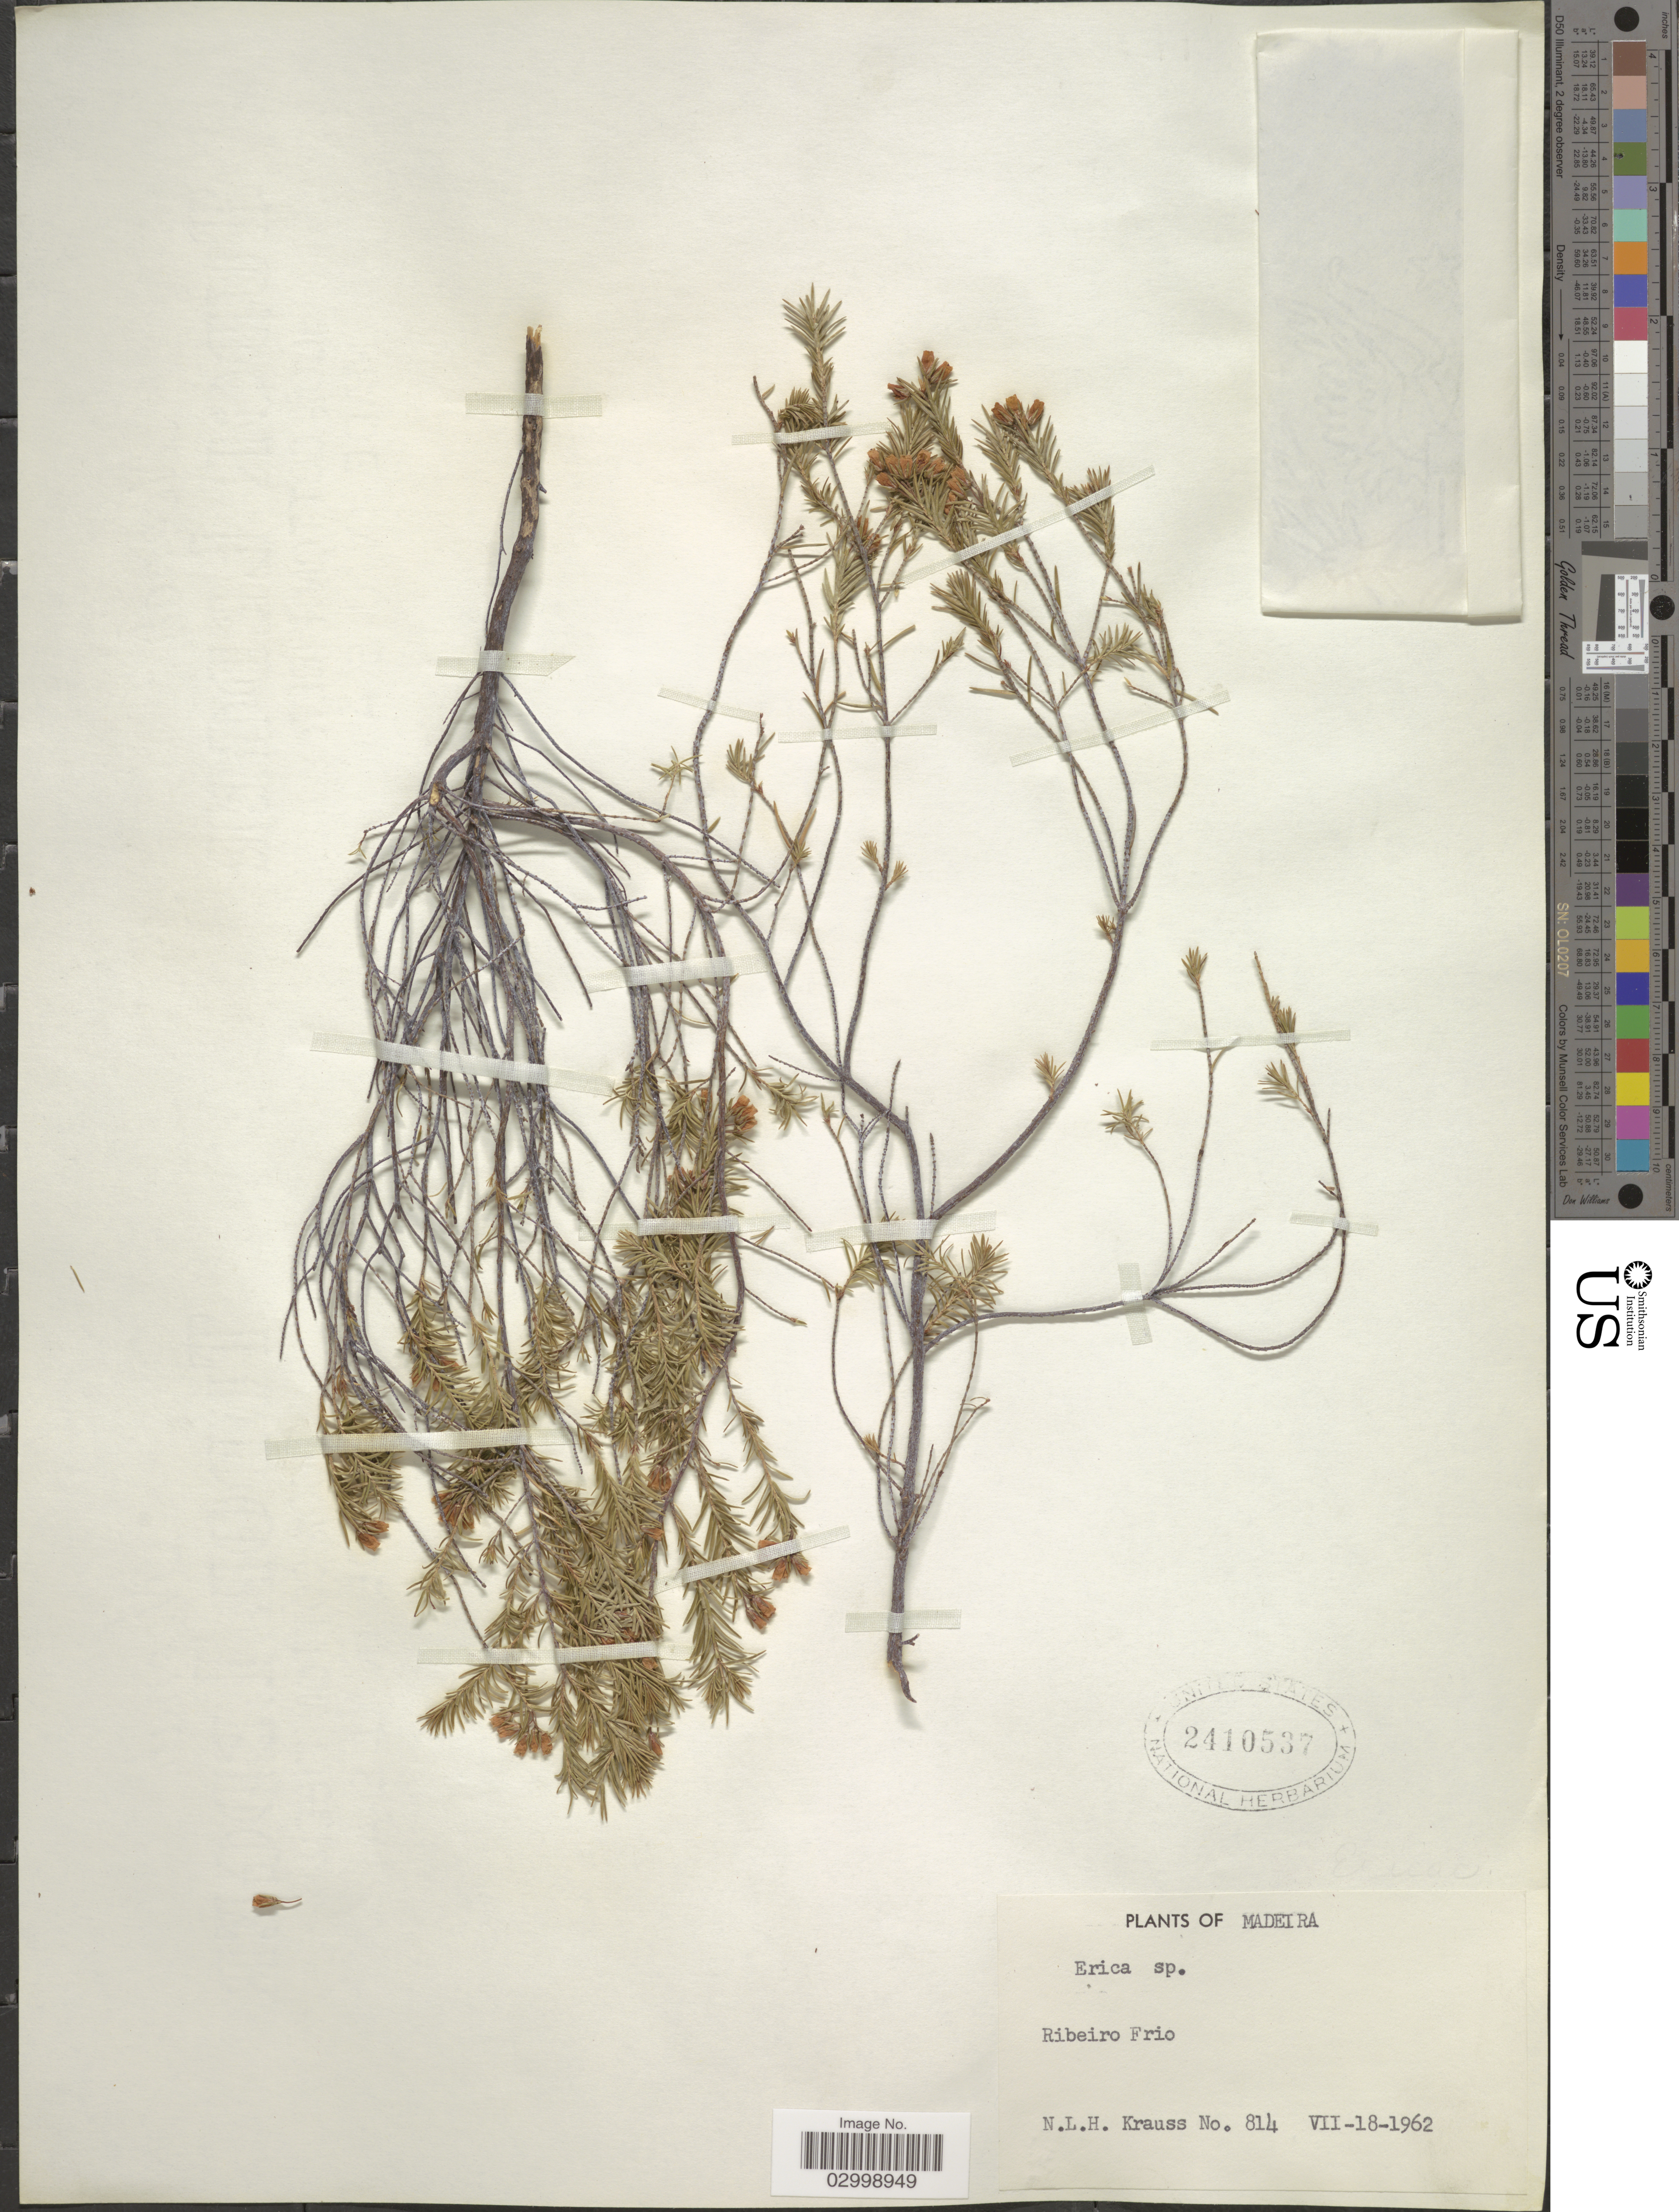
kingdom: Plantae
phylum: Tracheophyta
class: Magnoliopsida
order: Ericales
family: Ericaceae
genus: Erica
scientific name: Erica sp.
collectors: N. Krauss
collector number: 814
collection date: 1962-07-18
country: Portugal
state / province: Madeira (Aut. Reg.)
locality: Ribeiro Frio.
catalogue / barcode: US 2410537